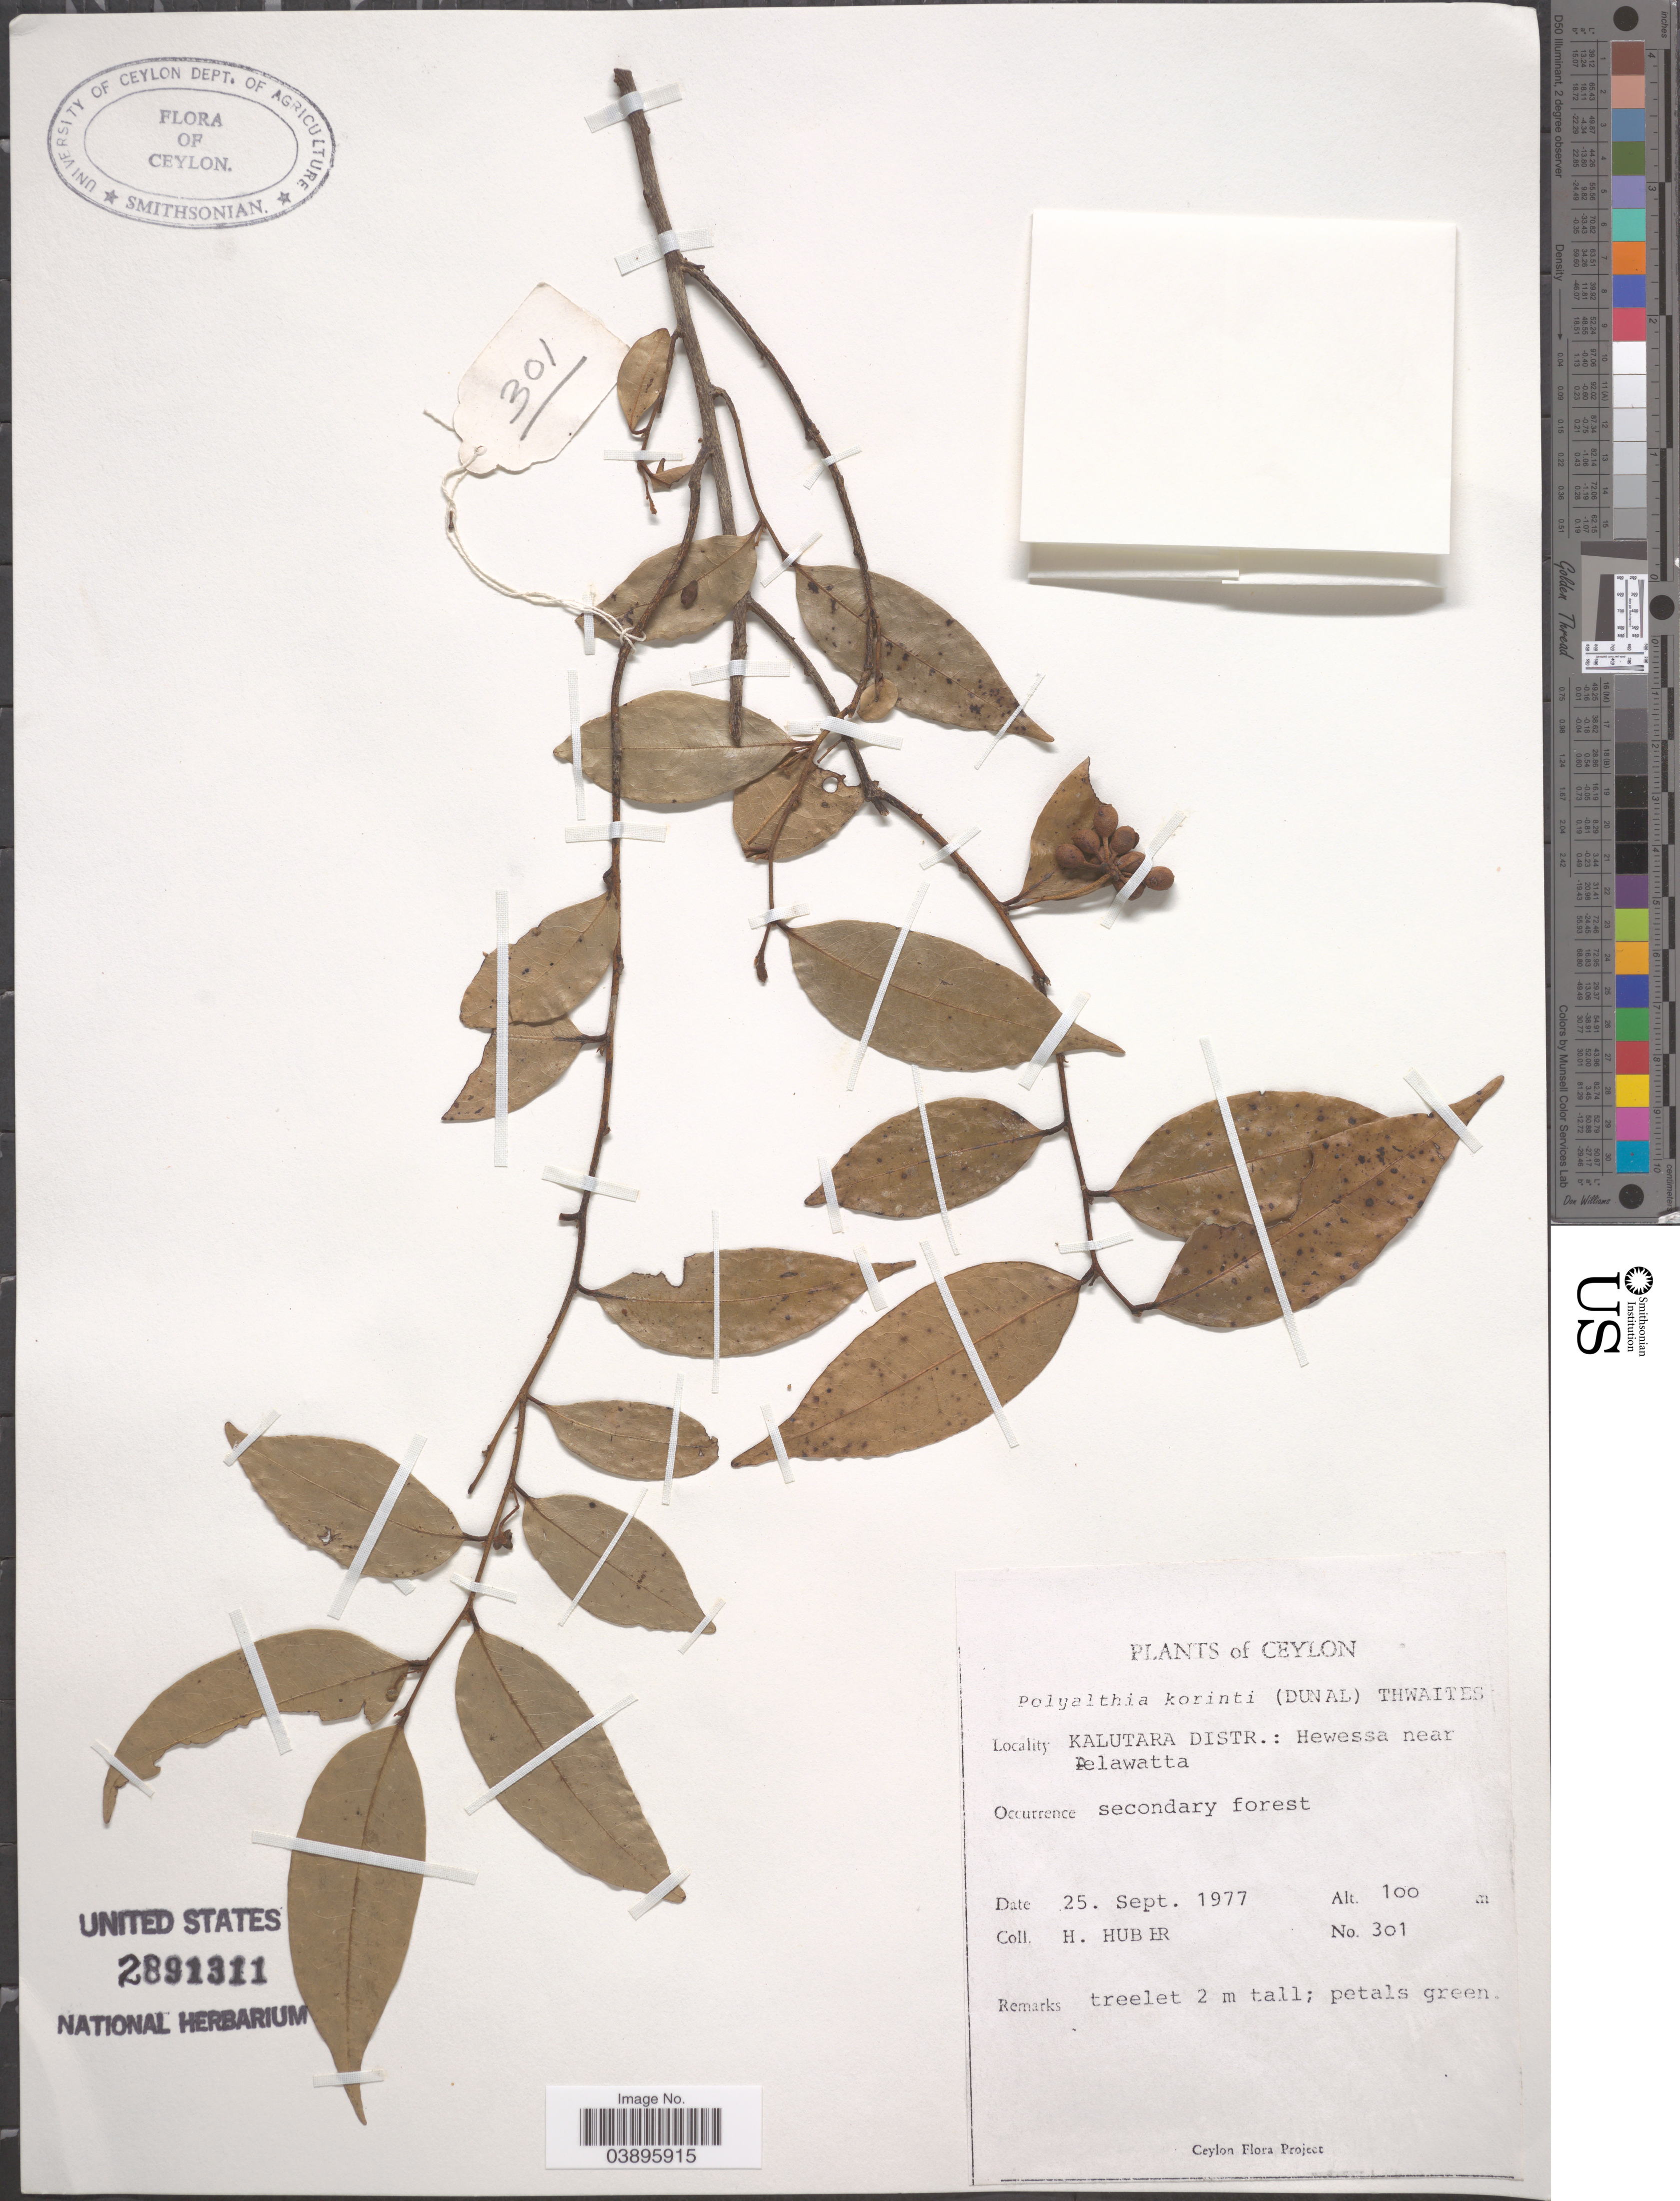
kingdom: Plantae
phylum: Tracheophyta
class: Magnoliopsida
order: Magnoliales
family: Annonaceae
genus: Polyalthia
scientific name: Polyalthia korinti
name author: (Dunal) Thwaites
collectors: H. Huber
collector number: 301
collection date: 1977-09-25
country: Sri Lanka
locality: Ceylon. Kalutara Distr.: Hewessa near Pelawatta.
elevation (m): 100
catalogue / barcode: US 2891311